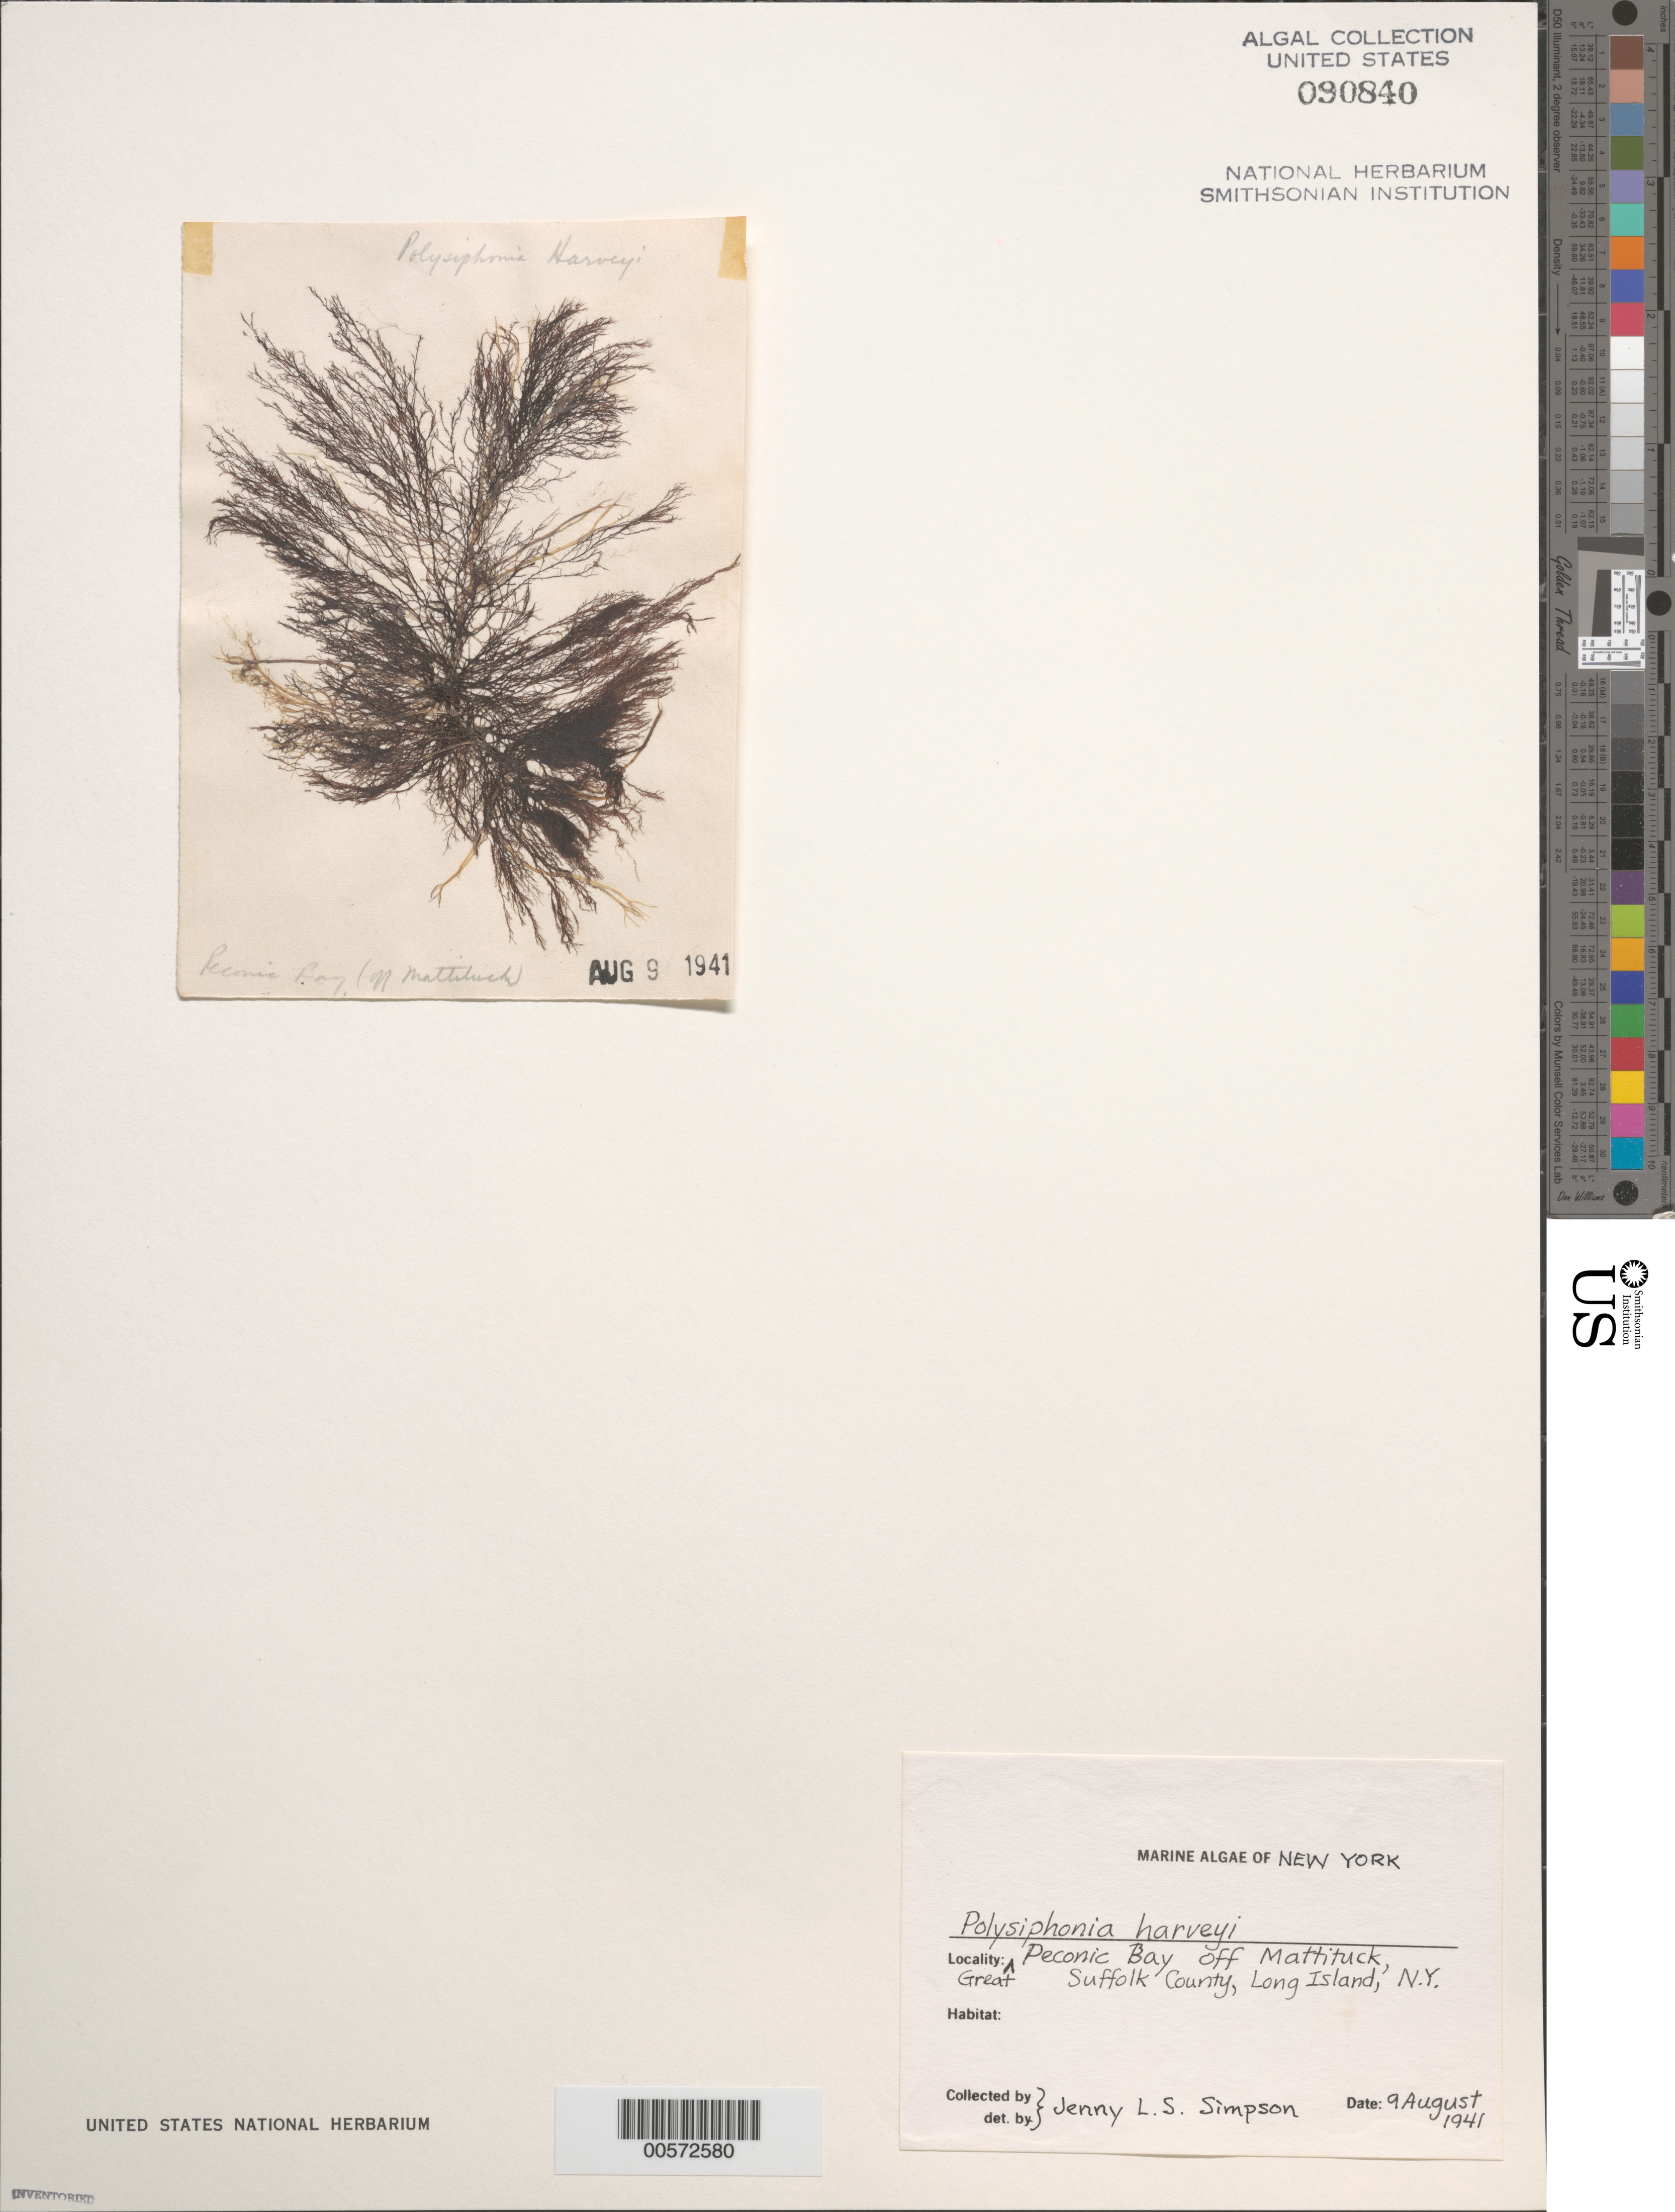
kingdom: Plantae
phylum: Rhodophyta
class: Florideophyceae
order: Ceramiales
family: Rhodomelaceae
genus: Melanothamnus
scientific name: Melanothamnus harveyi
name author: (Bailey) Diaz-Tapia & C.A. Maggs in Diaz-Tapia et al.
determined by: Algae name updating Project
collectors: J. Simpson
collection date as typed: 09 Aug 1941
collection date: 1941-08-09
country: United States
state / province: New York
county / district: Suffolk County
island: Long Island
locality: Great Peconic Bay off Mattituck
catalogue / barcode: US 90840